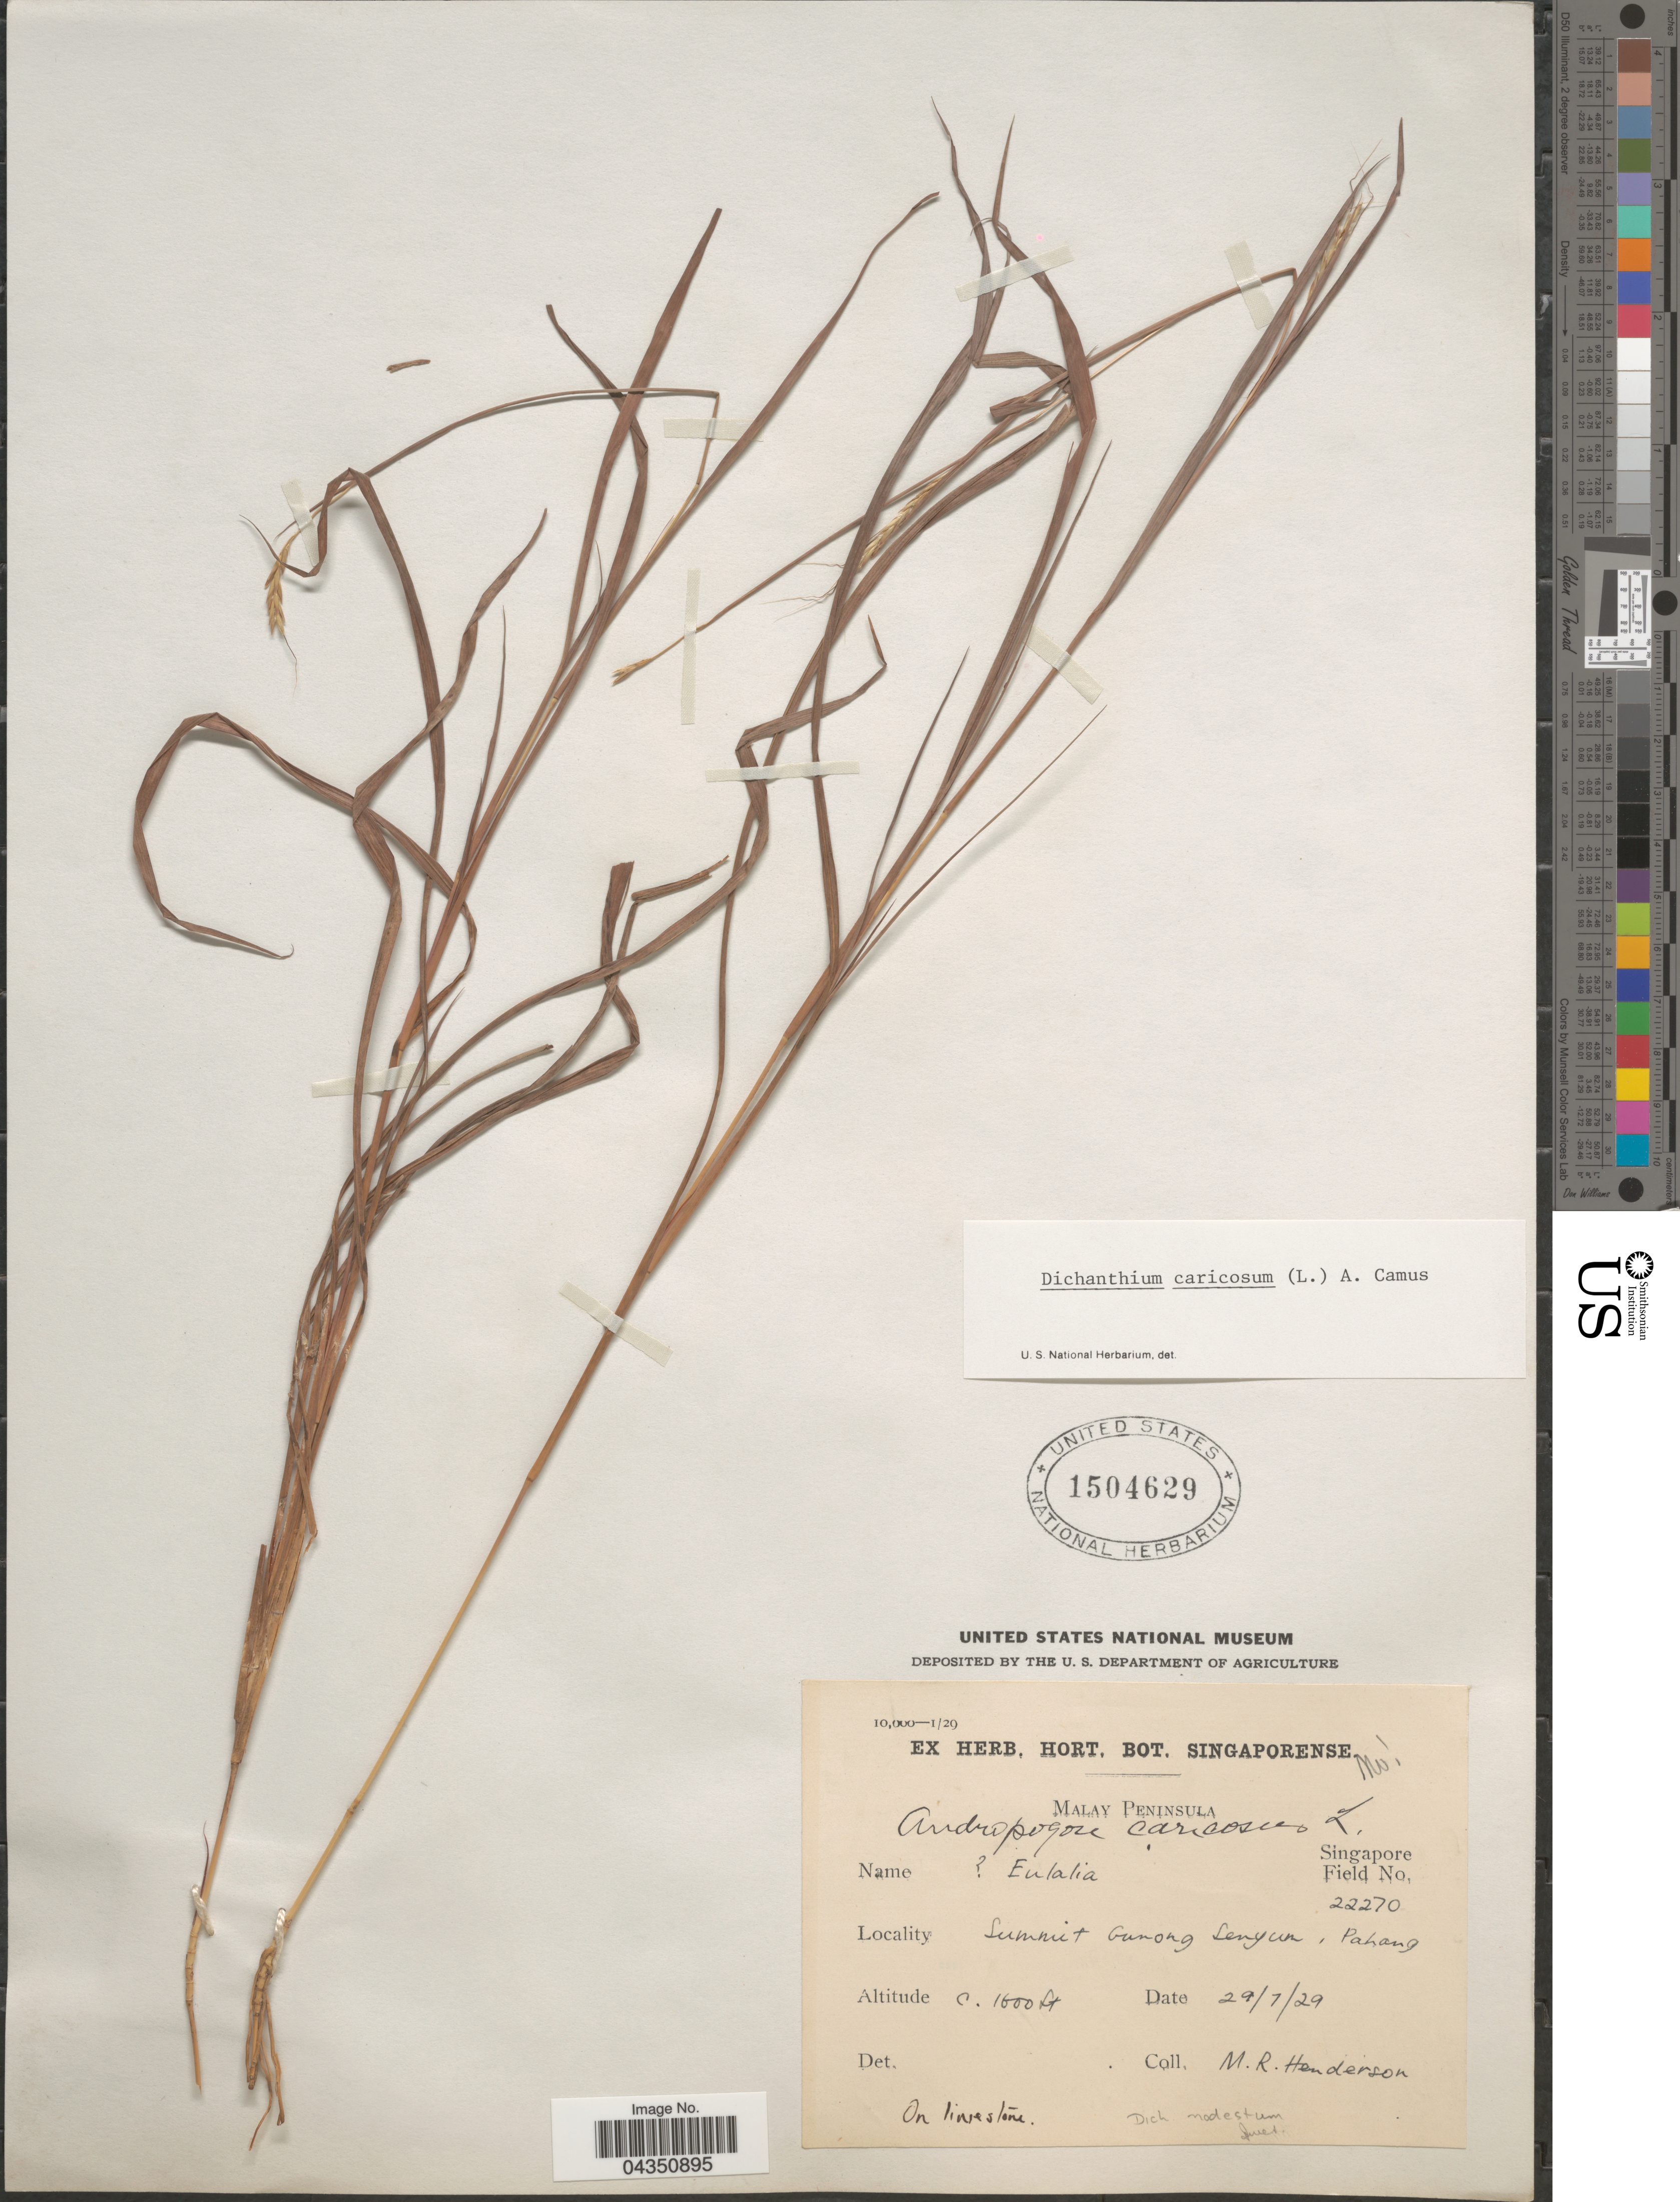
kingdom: Plantae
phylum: Tracheophyta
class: Liliopsida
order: Poales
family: Poaceae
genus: Dichanthium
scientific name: Dichanthium caricosum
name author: (L.) A. Camus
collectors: M. Henderson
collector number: Singapore Field 22270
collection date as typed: Transcribed d/m/y: 29/7/29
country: Malaysia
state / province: Pahang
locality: Malay Peninsula. Summit among Lengyun.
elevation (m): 488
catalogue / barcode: US 1504629